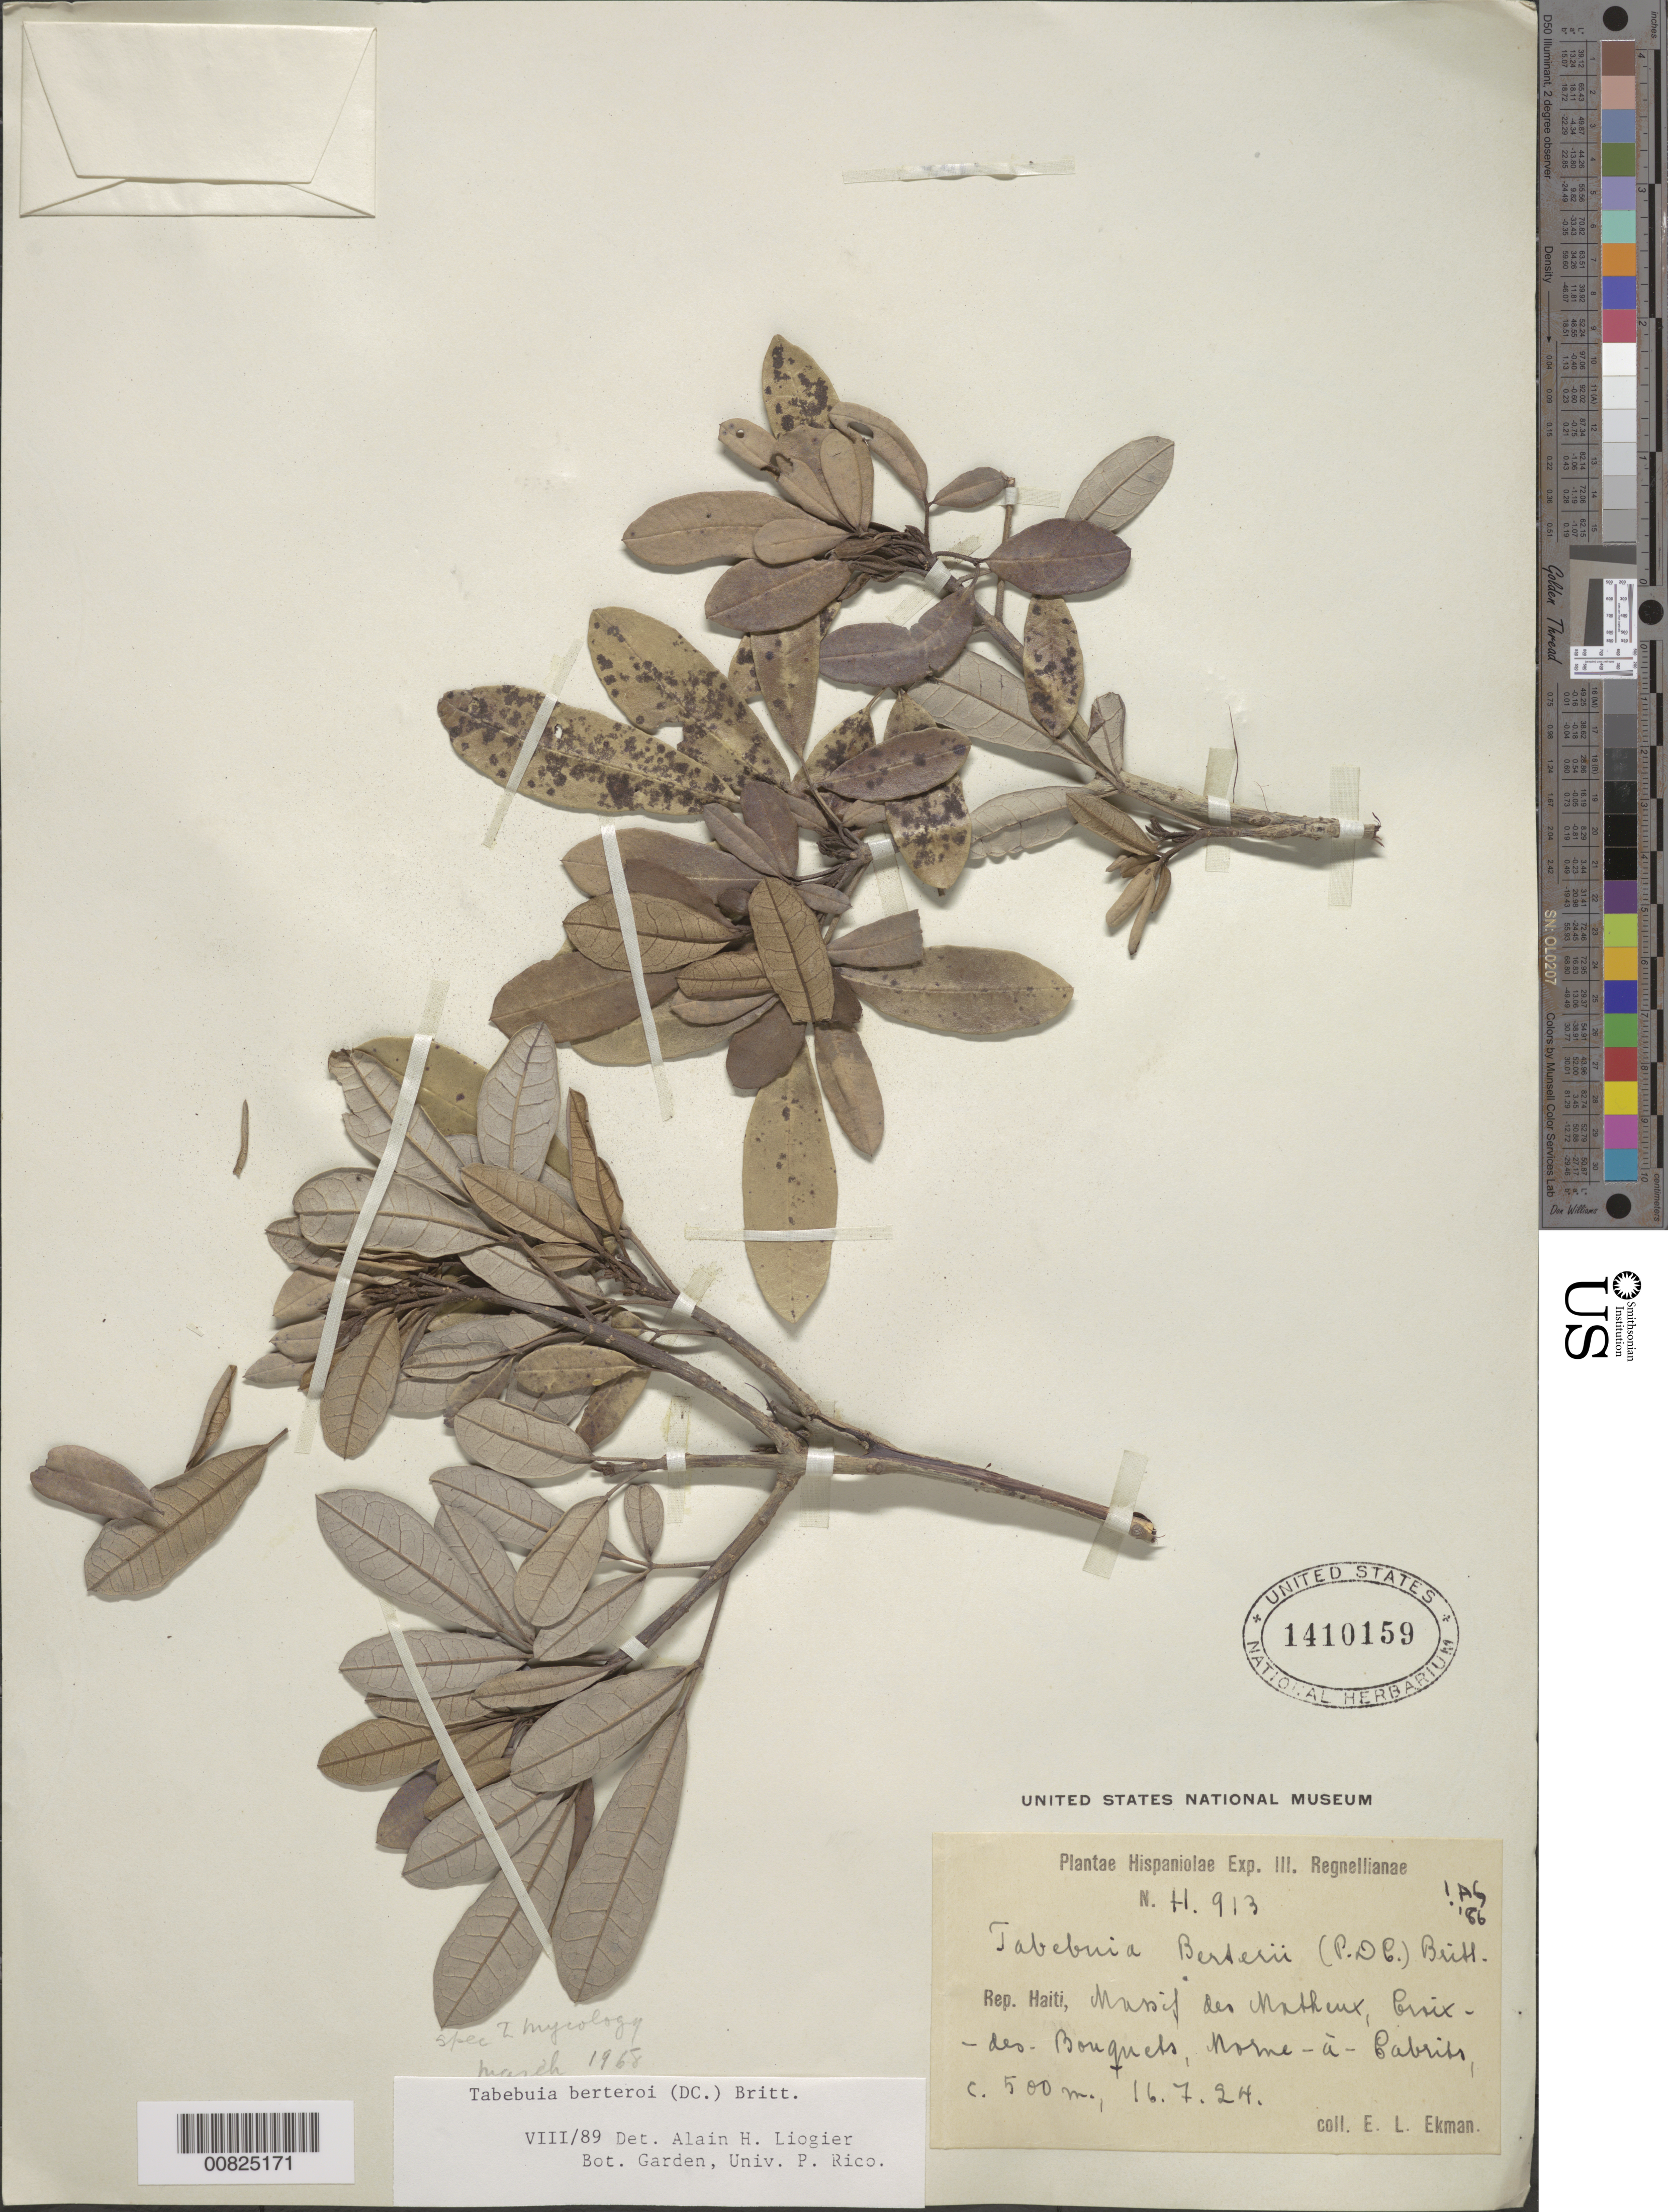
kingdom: Plantae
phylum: Tracheophyta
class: Magnoliopsida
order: Lamiales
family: Bignoniaceae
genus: Tabebuia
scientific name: Tabebuia berteroi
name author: (DC.) Britton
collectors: E. L. Ekman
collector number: H 913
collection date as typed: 16 Jul 1924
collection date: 1924-07-16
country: Haiti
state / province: Ouest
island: Hispaniola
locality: Massif des Matheux, Croix-des-Bouguets, Morne-à-Cabrits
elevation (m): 500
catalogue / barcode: US 1410159